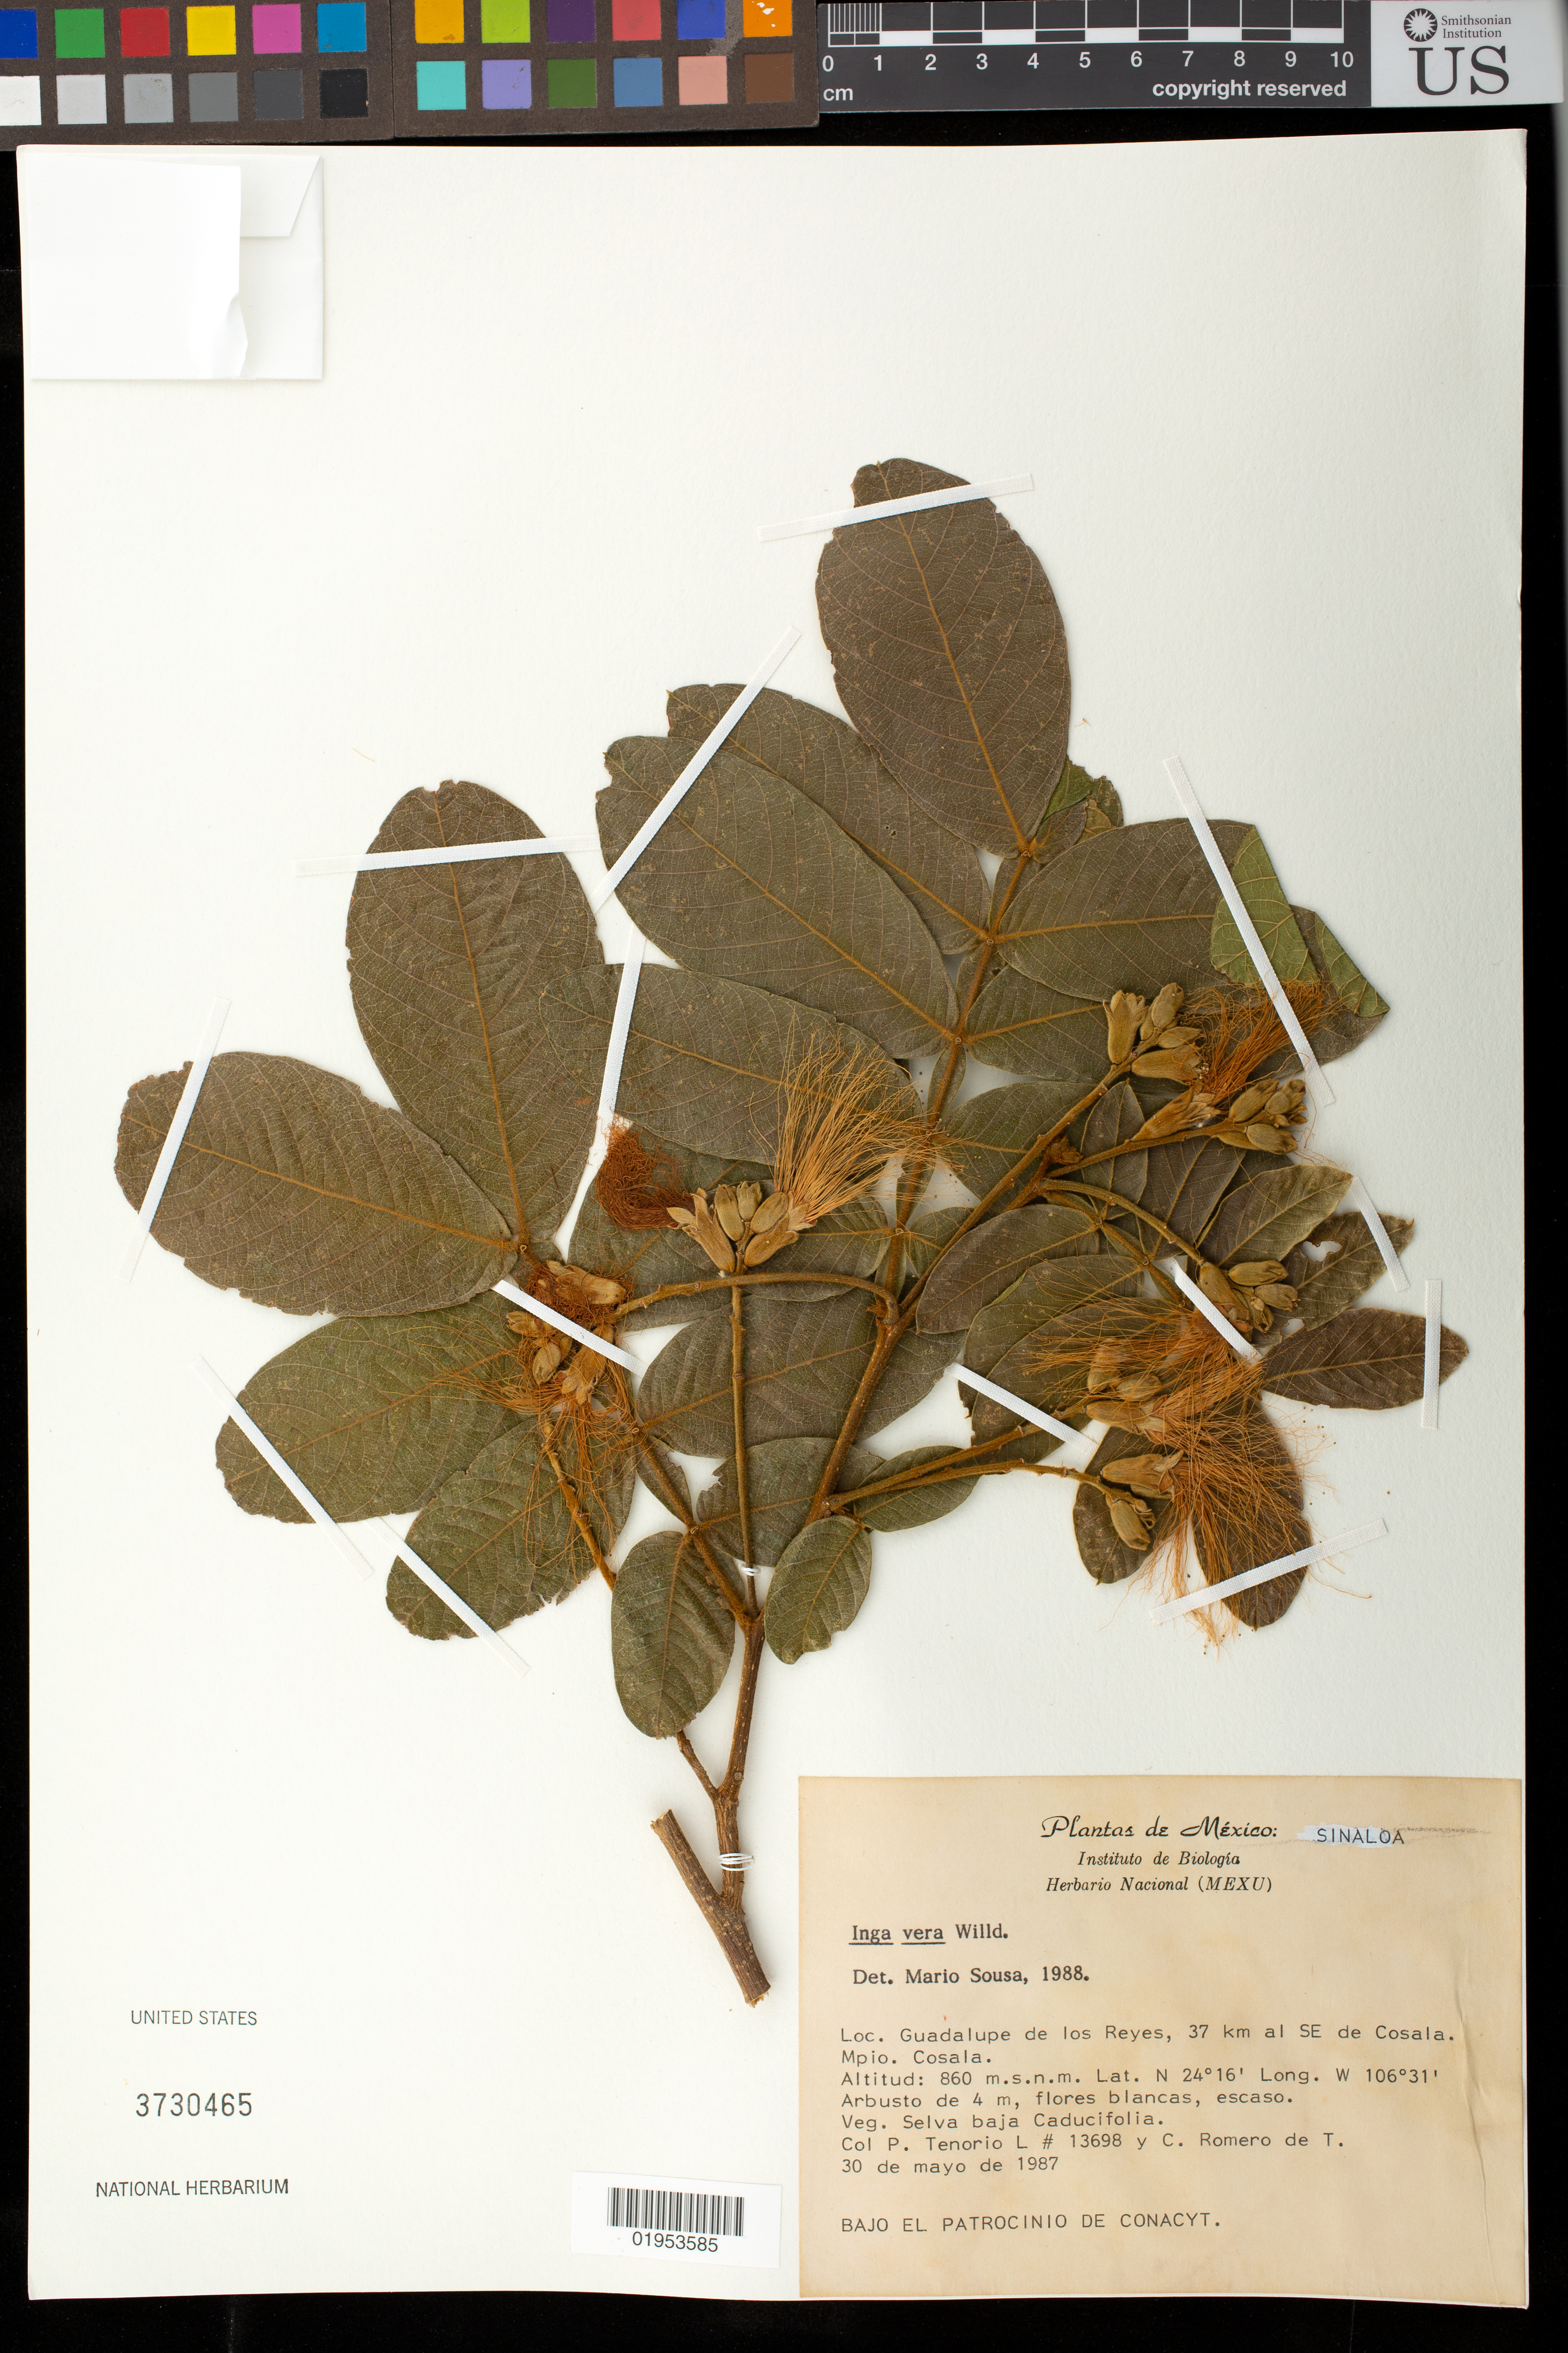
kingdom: Plantae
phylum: Tracheophyta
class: Magnoliopsida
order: Fabales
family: Fabaceae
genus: Inga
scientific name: Inga vera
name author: Willd.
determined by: Sousa S., Mario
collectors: P. Tenorio L. & C. Romero de T.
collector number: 13698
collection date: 1987-05-30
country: Mexico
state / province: Sinaloa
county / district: Cosalá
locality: Guadalupe de los Reyes, 37 km al SE de Cosalá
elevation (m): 860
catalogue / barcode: US 3730465